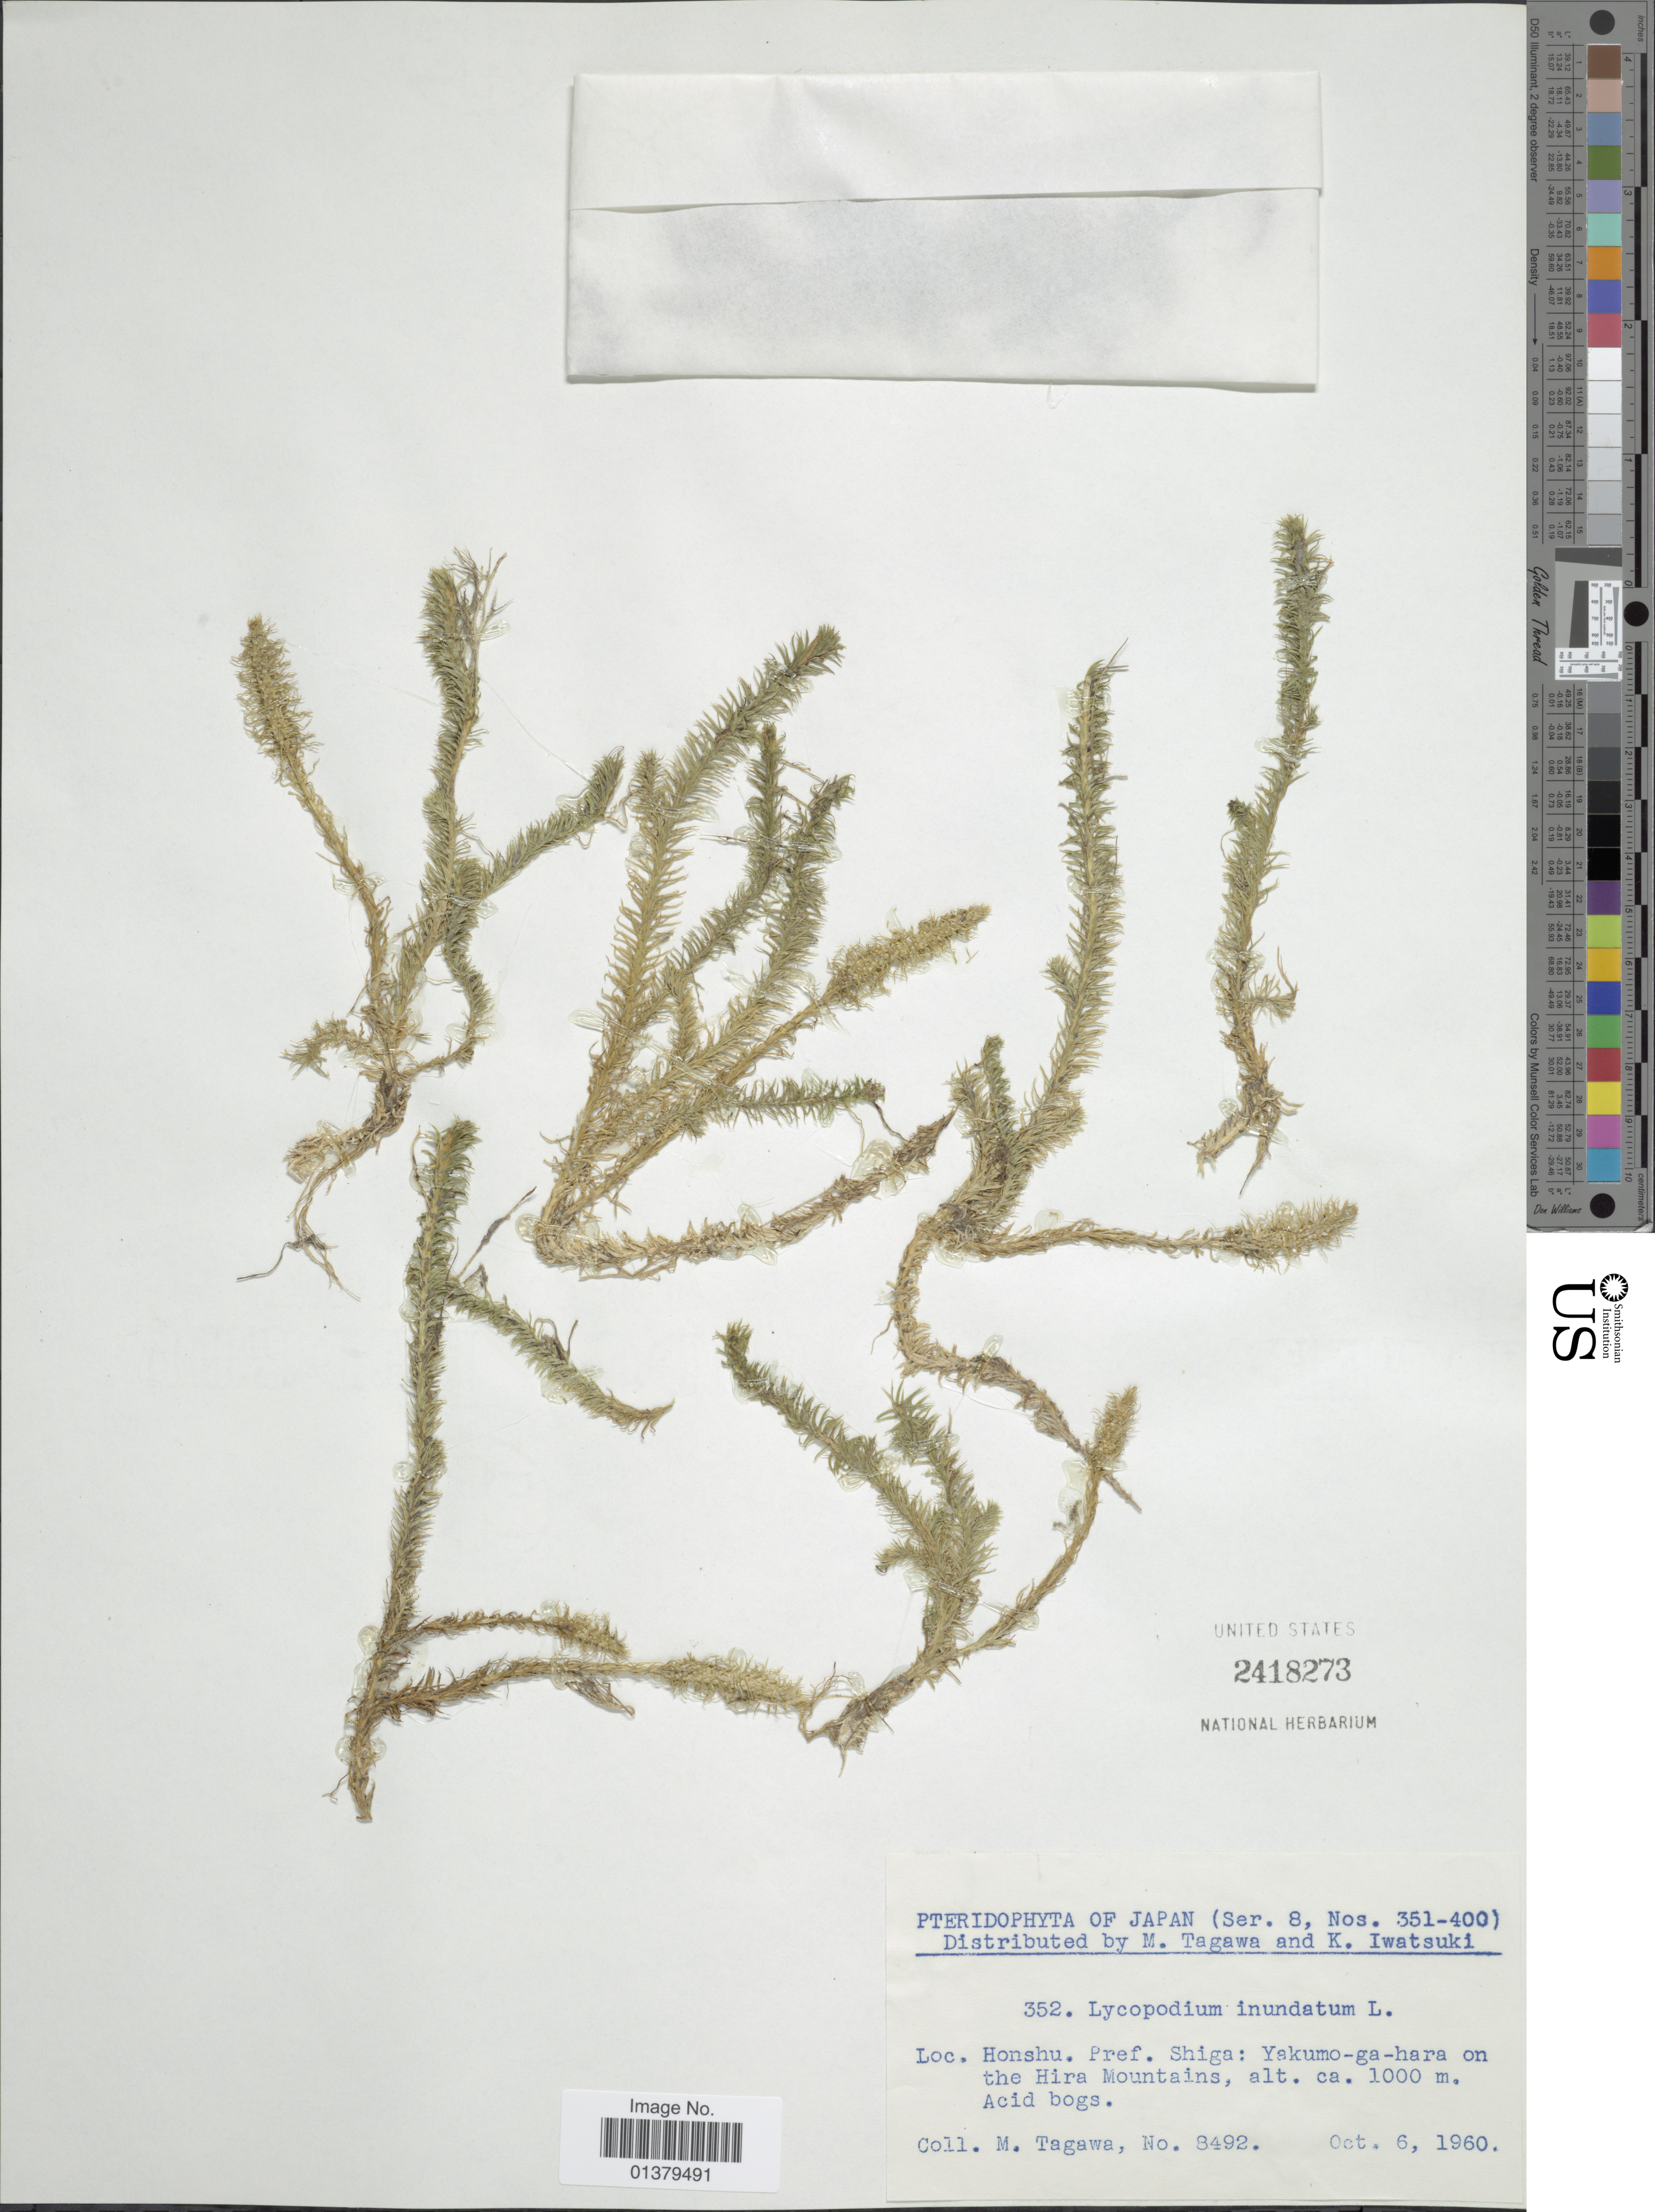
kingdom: Plantae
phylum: Tracheophyta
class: Lycopodiopsida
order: Lycopodiales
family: Lycopodiaceae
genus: Lycopodiella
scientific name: Lycopodiella inundata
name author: (L.) Holub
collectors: M. Tagawa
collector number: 8492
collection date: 1960-10-06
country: Japan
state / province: Siga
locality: Honshu Pref Shiga: Yakumo-ga-hara on the Hira Mountains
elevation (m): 1000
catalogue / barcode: US 2418273